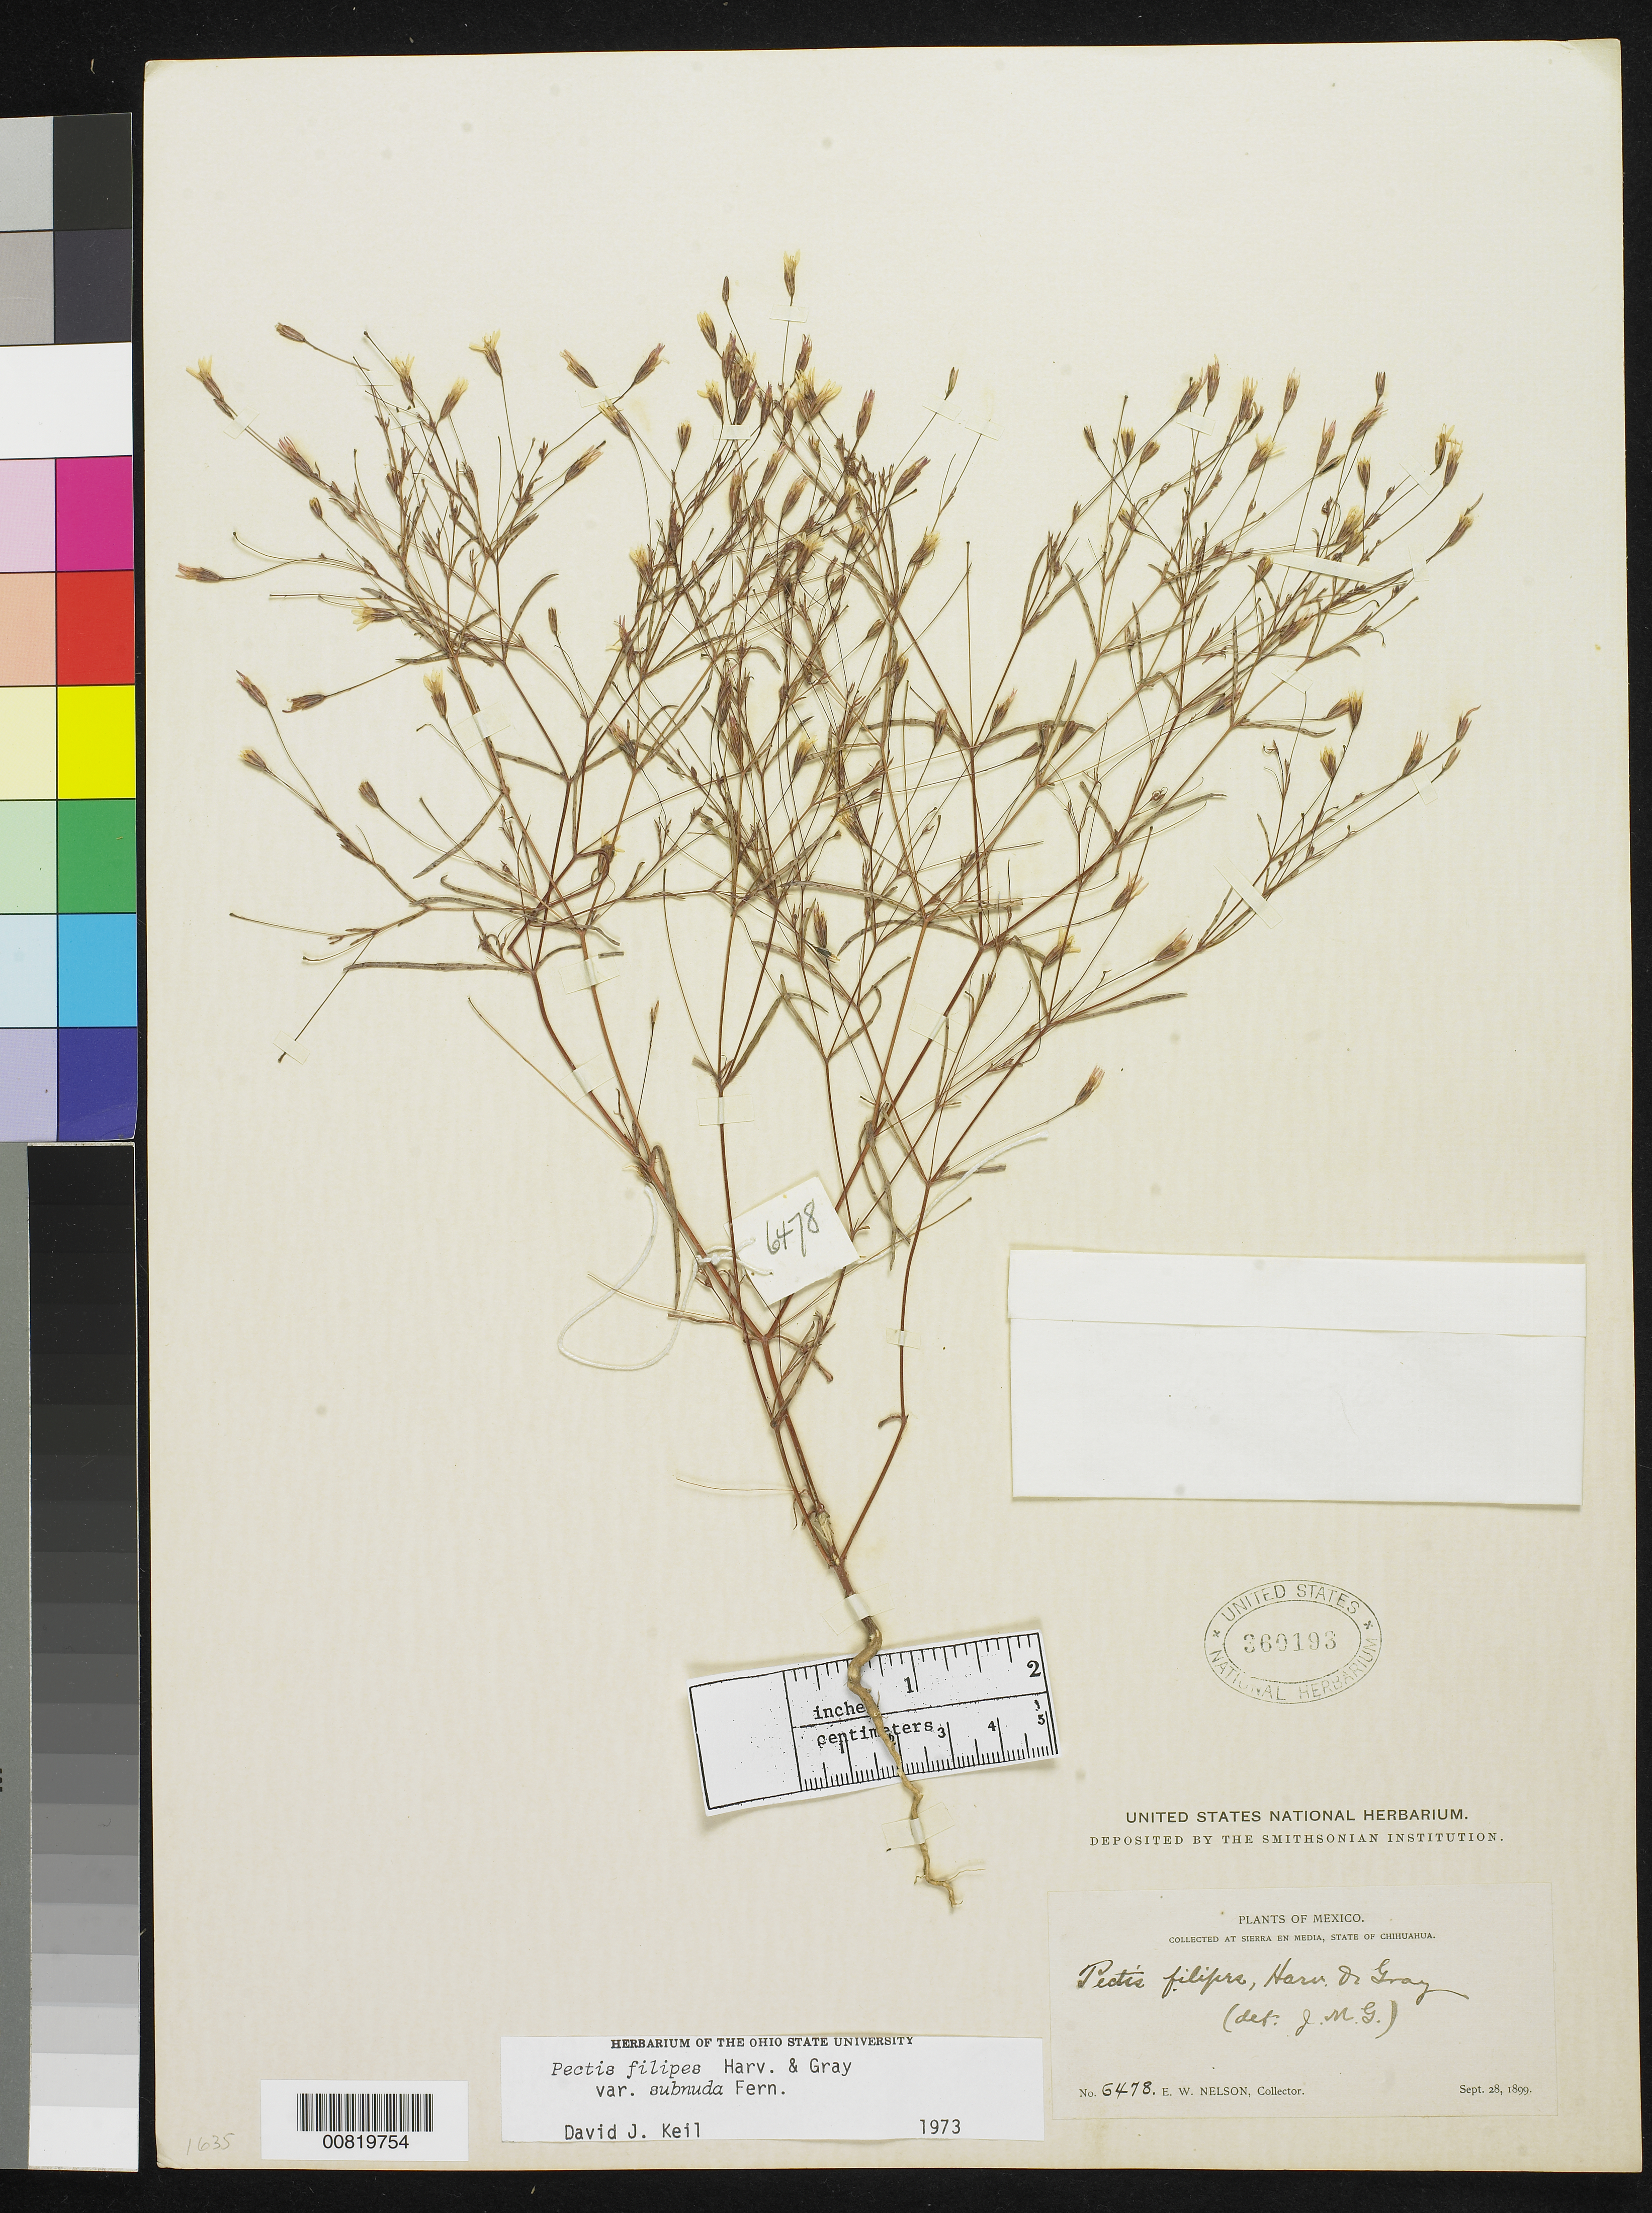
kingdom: Plantae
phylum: Tracheophyta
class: Magnoliopsida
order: Asterales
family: Asteraceae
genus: Pectis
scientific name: Pectis filipes var. subnuda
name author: Fernald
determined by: Hansen, D. R.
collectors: E. W. Nelson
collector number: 6478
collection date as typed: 28 Sep 1899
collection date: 1899-09-28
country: Mexico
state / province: Chihuahua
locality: Sierra en Media, Chihuahua.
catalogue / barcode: US 360193